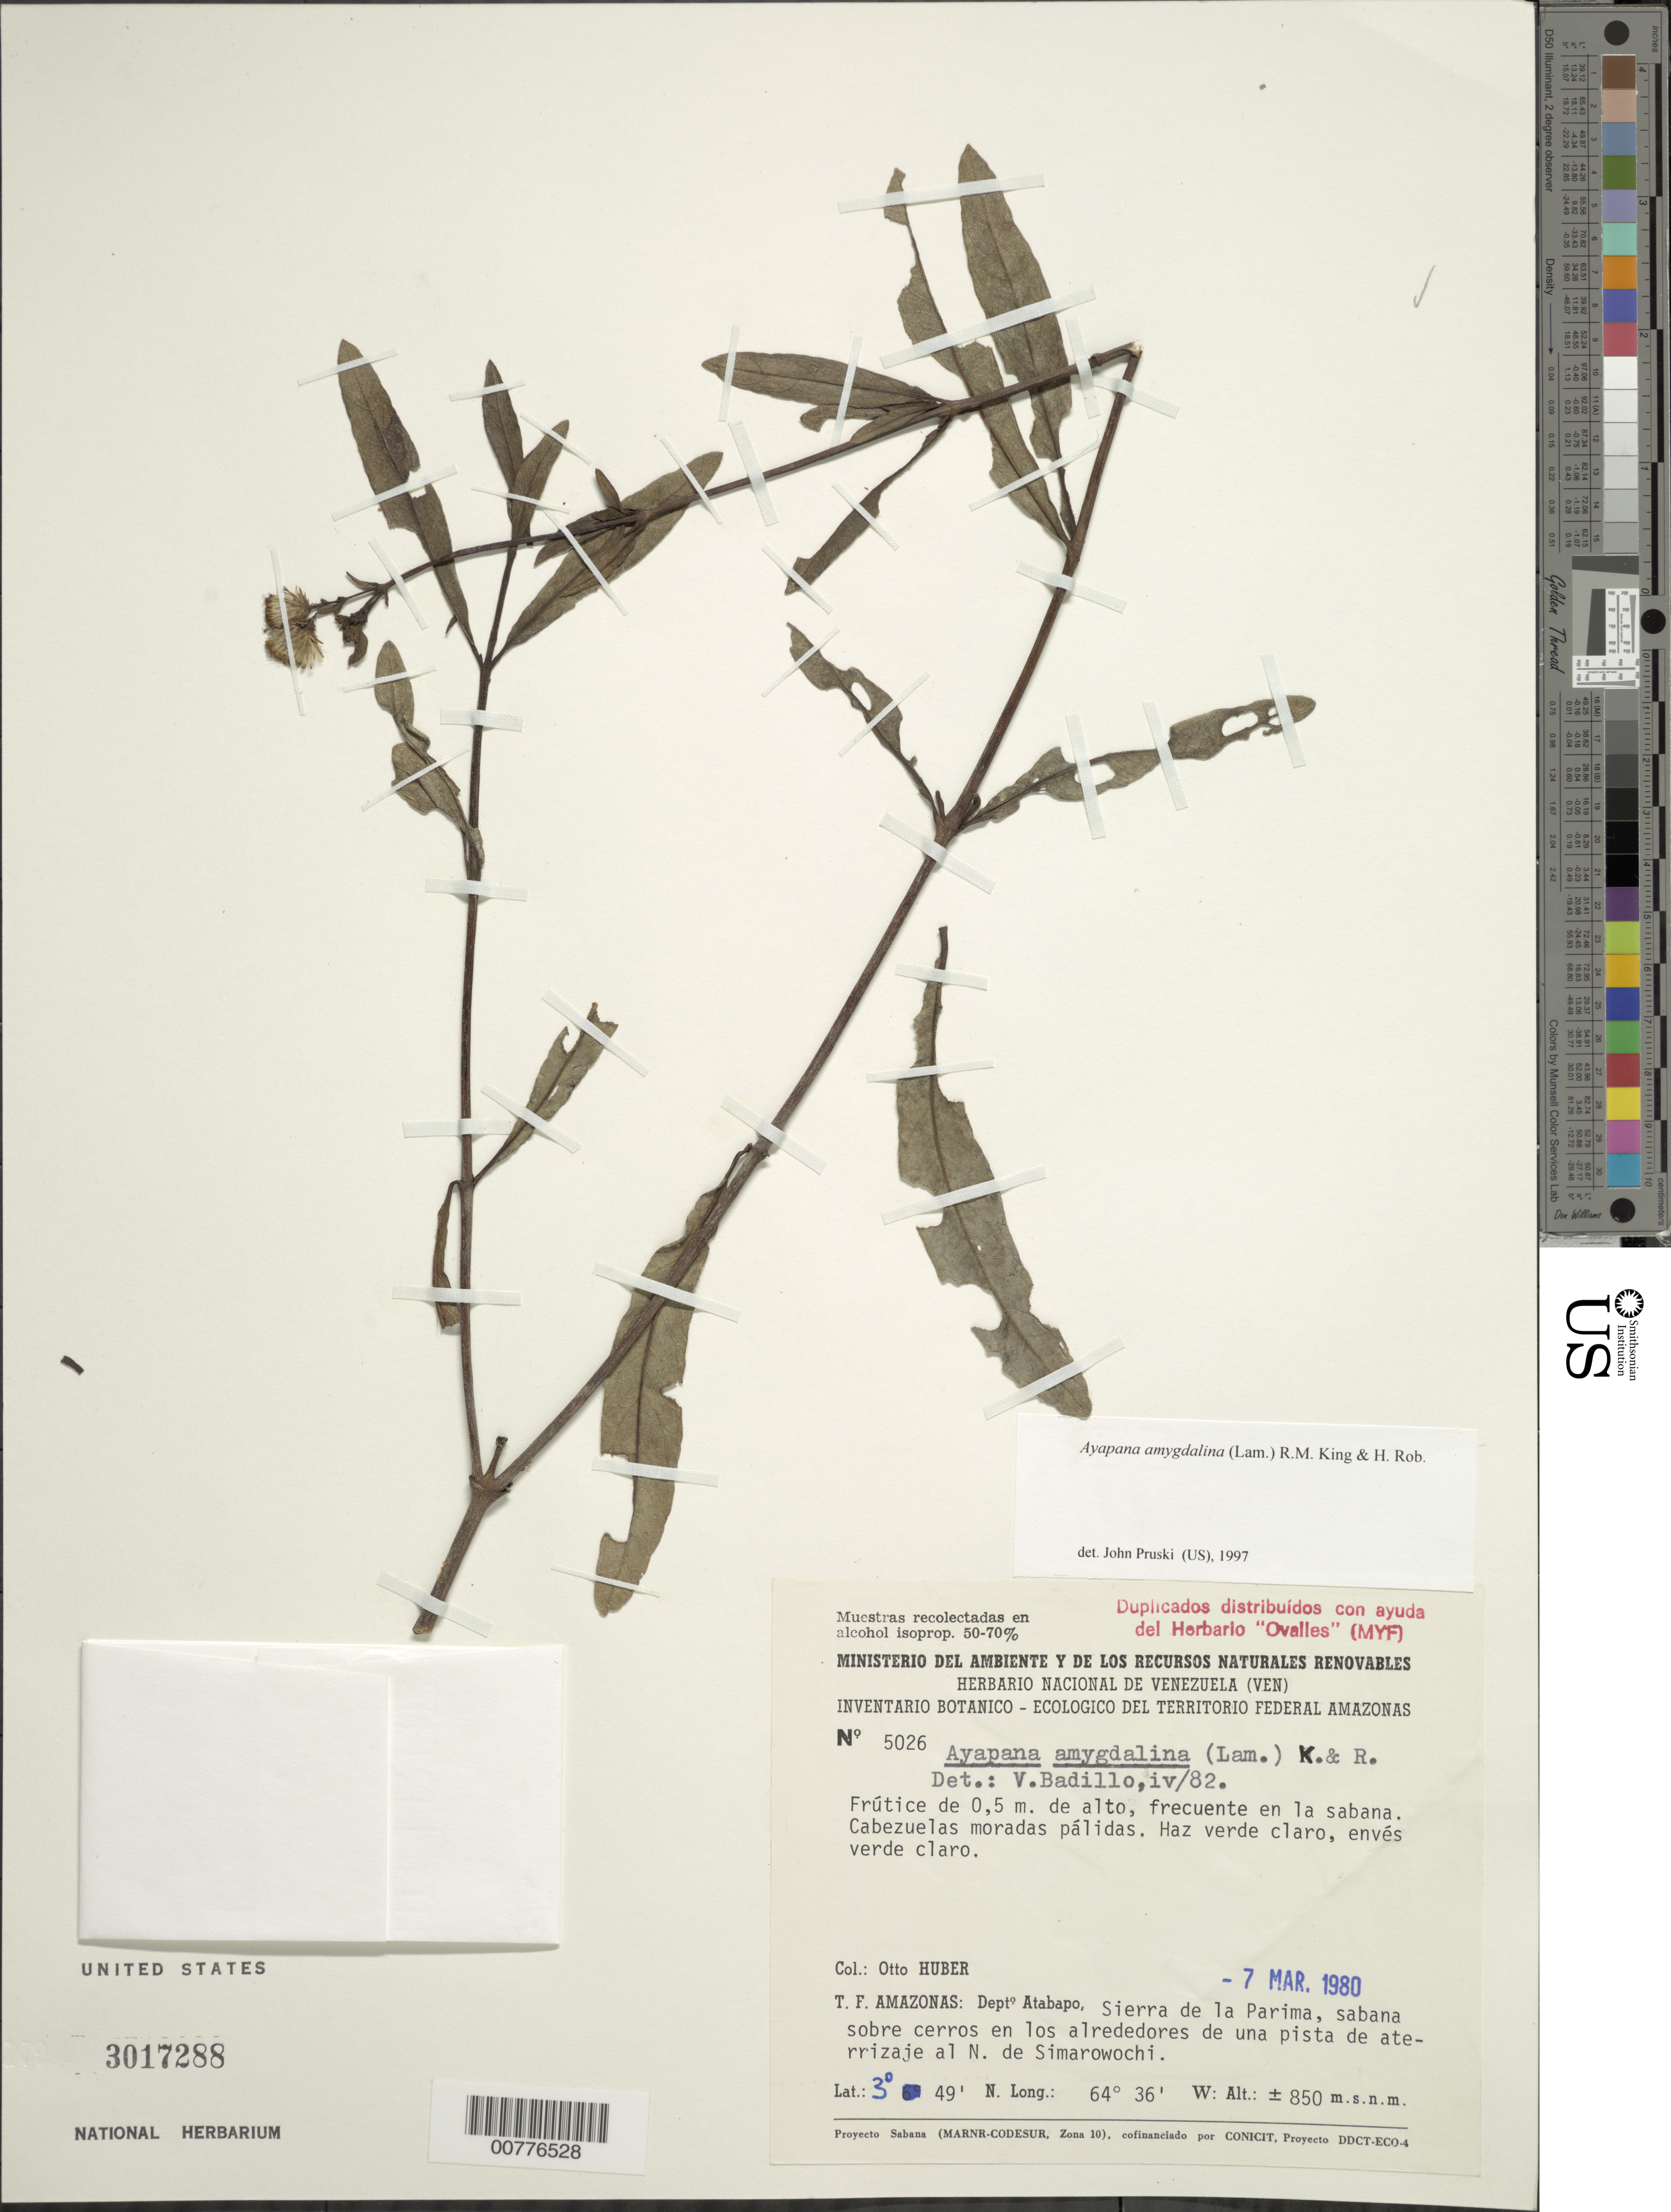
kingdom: Plantae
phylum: Tracheophyta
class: Magnoliopsida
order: Asterales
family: Asteraceae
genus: Ayapana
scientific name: Ayapana amygdalina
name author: (Lam.) R.M. King & H. Rob.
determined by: Pruski, J. F.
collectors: O. Huber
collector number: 5026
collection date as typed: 7-Mar-80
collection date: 1980-03-07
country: Venezuela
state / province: Amazonas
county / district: Atabapo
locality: Sierra de la Parima, N de Simarowochi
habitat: Sabana sobre cerros en los alrededores de una pista de aterrizaje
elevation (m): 850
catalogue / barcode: US 3017288